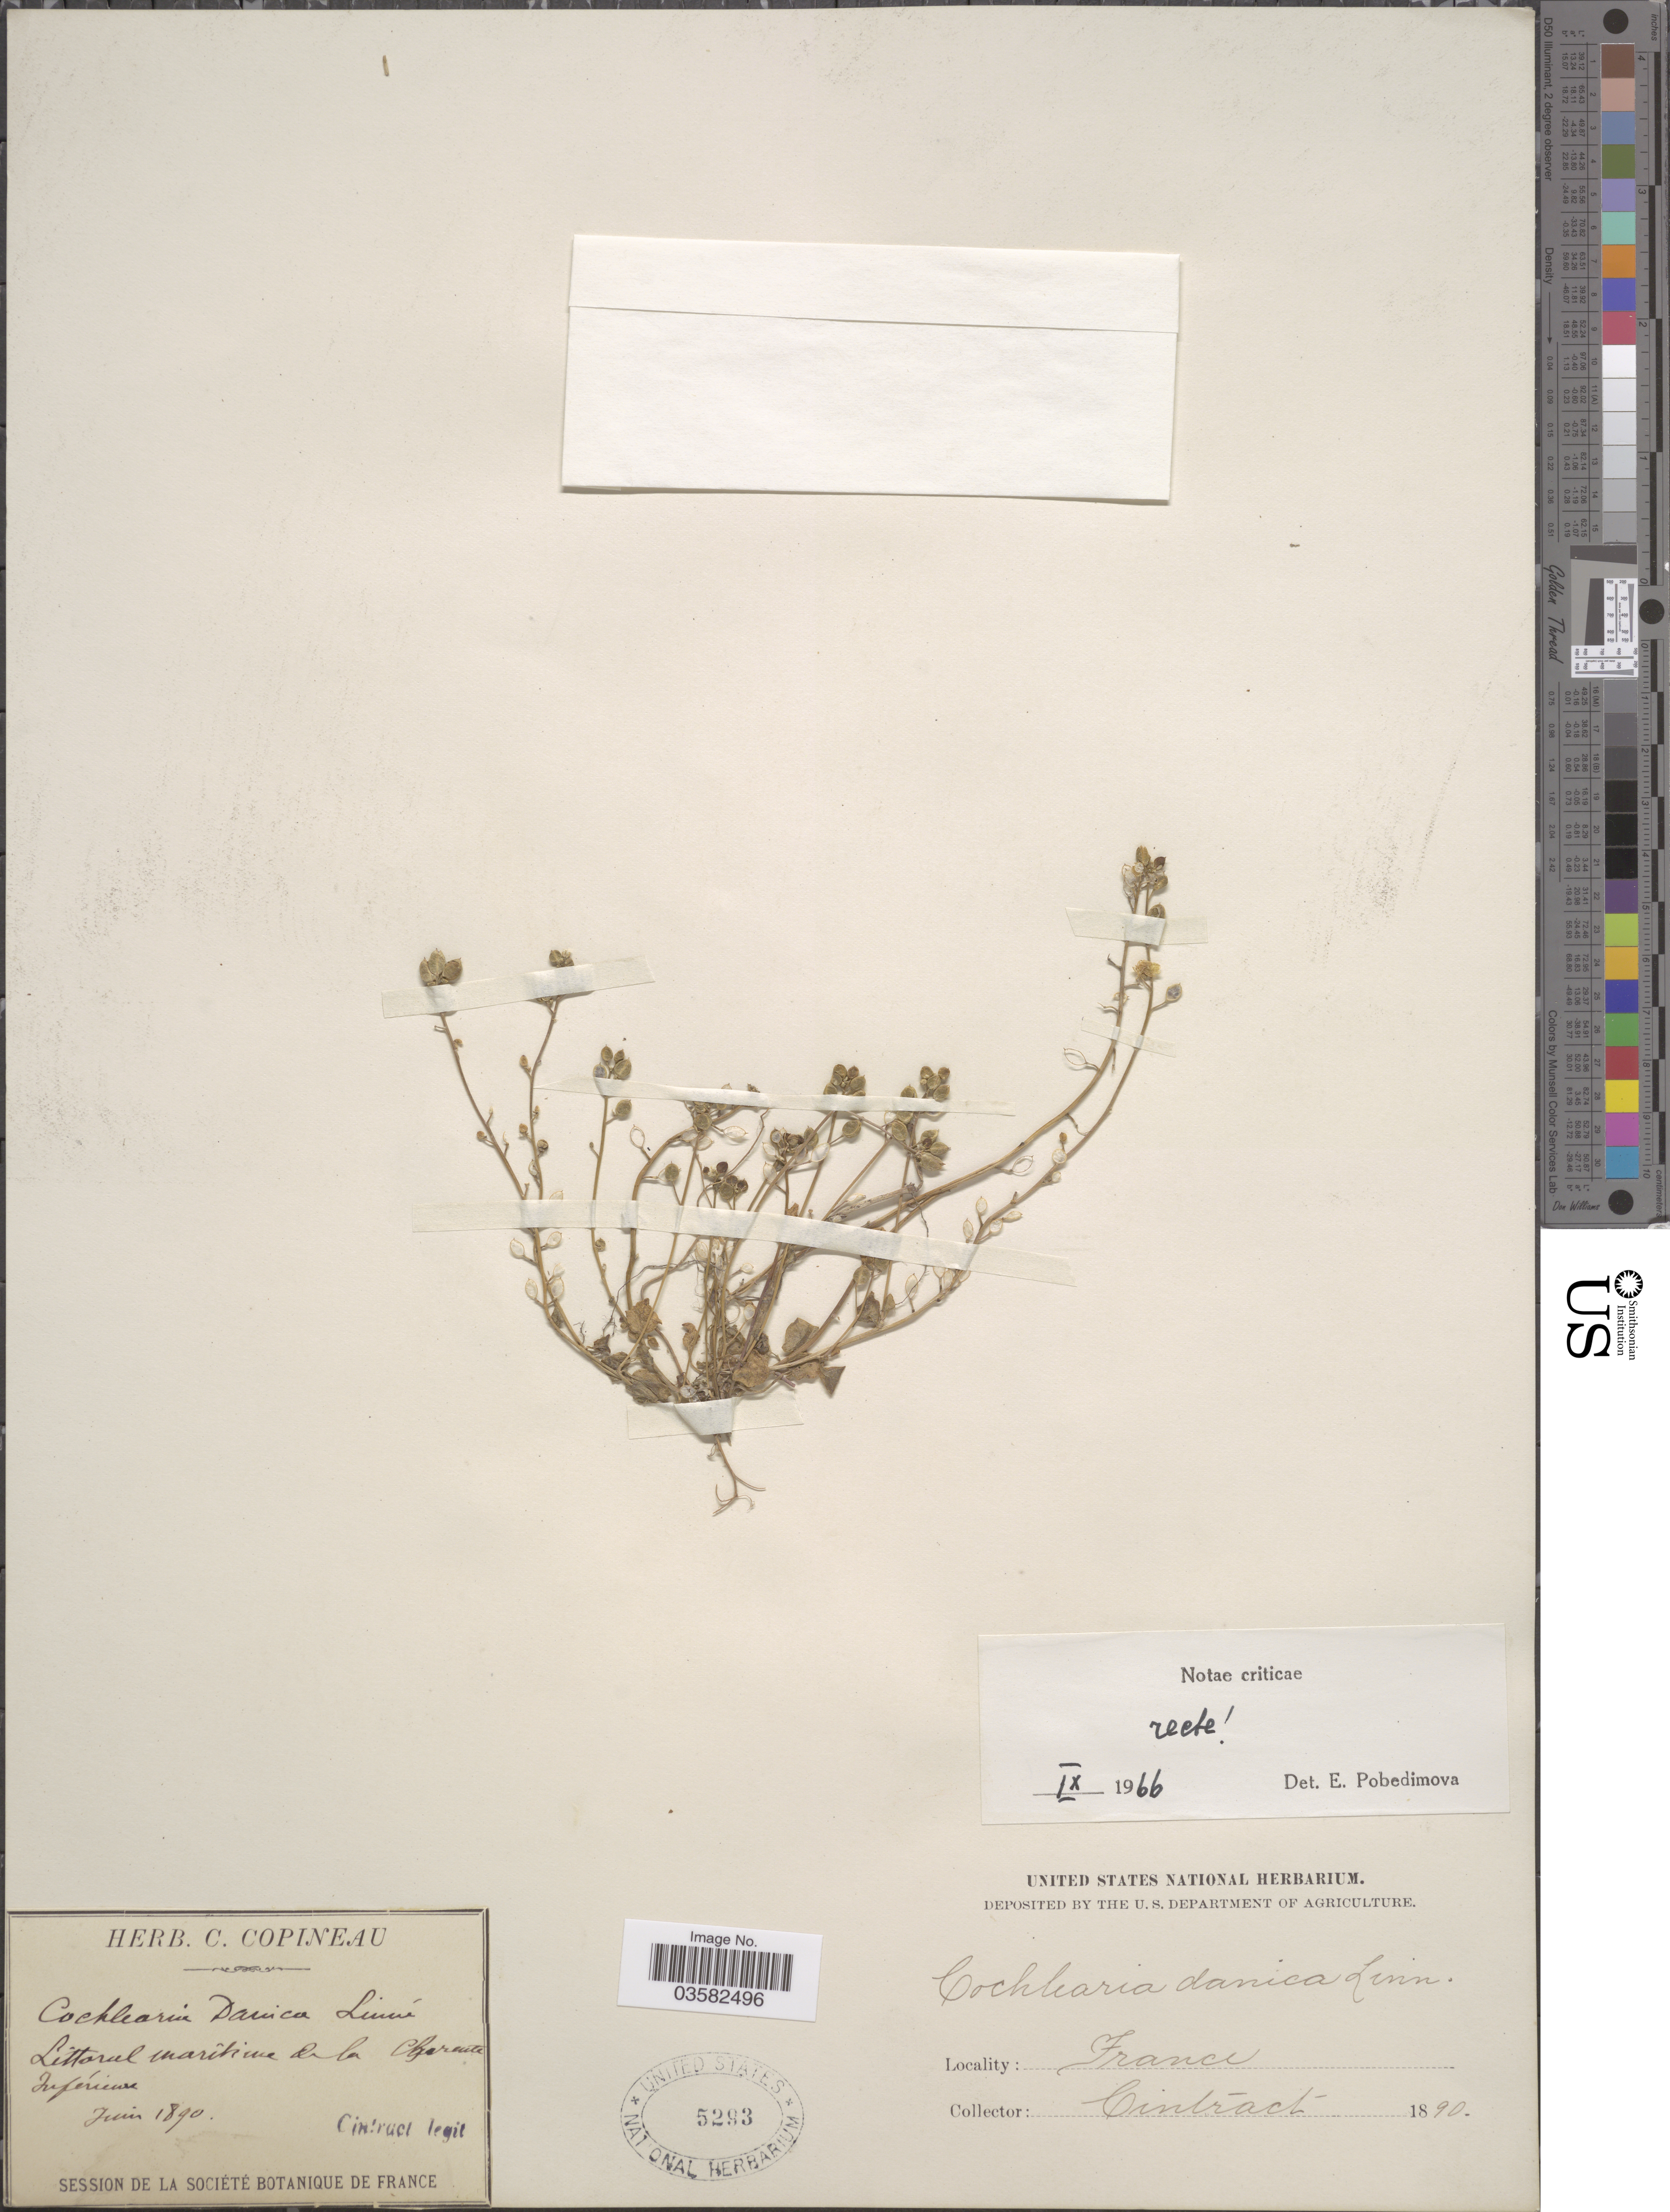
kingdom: Plantae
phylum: Tracheophyta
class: Magnoliopsida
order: Brassicales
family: Brassicaceae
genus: Cochlearia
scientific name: Cochlearia danica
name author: L.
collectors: Cintract, --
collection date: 1890-06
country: France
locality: Littoral maritime de la Cherente Supérieux.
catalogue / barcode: US 5293